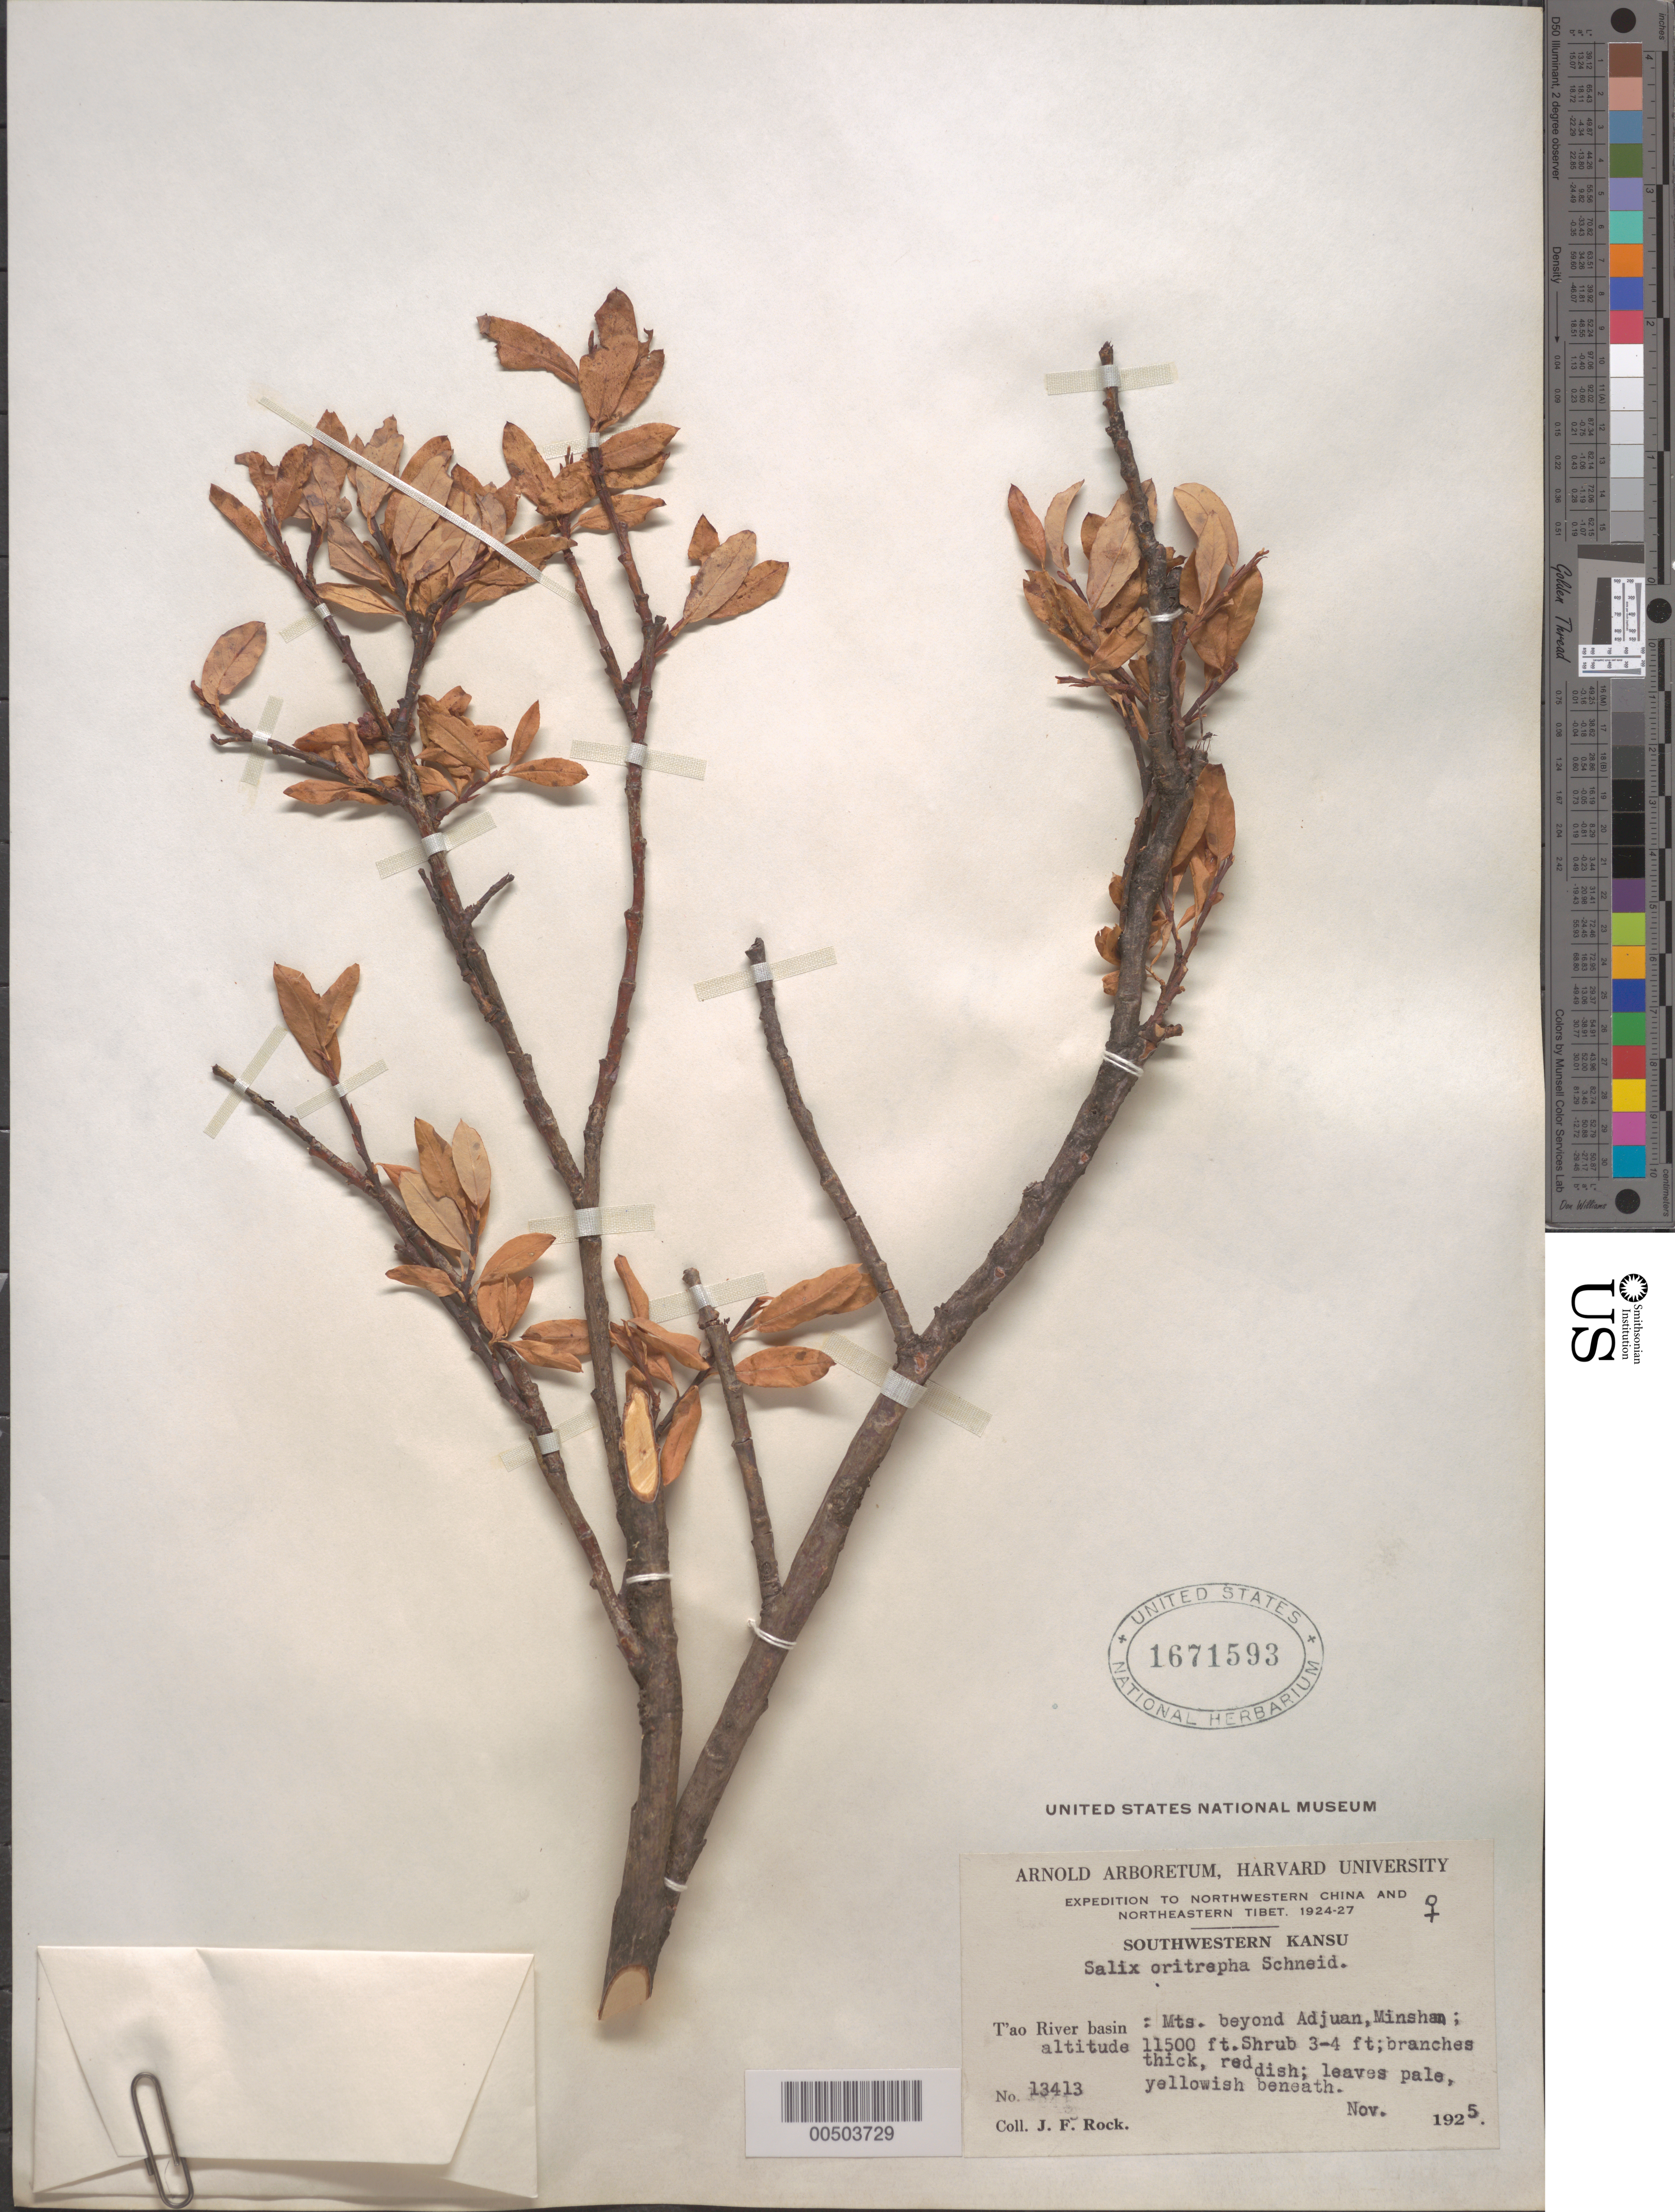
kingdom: Plantae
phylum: Tracheophyta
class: Magnoliopsida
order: Malpighiales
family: Salicaceae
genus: Salix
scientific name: Salix oritrepha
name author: C.K. Schneid.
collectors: J. F. Rock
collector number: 13413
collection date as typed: Nov 1925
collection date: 1925-11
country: China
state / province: Gansu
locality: Tao River basin: Mts. beyond Adjuan, Minshan. Southwestern Kansu.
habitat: Shrub 3-4 ft; branches thick, reddish; leaves pale, yellowish beneath.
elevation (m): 3505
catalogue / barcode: US 1671593